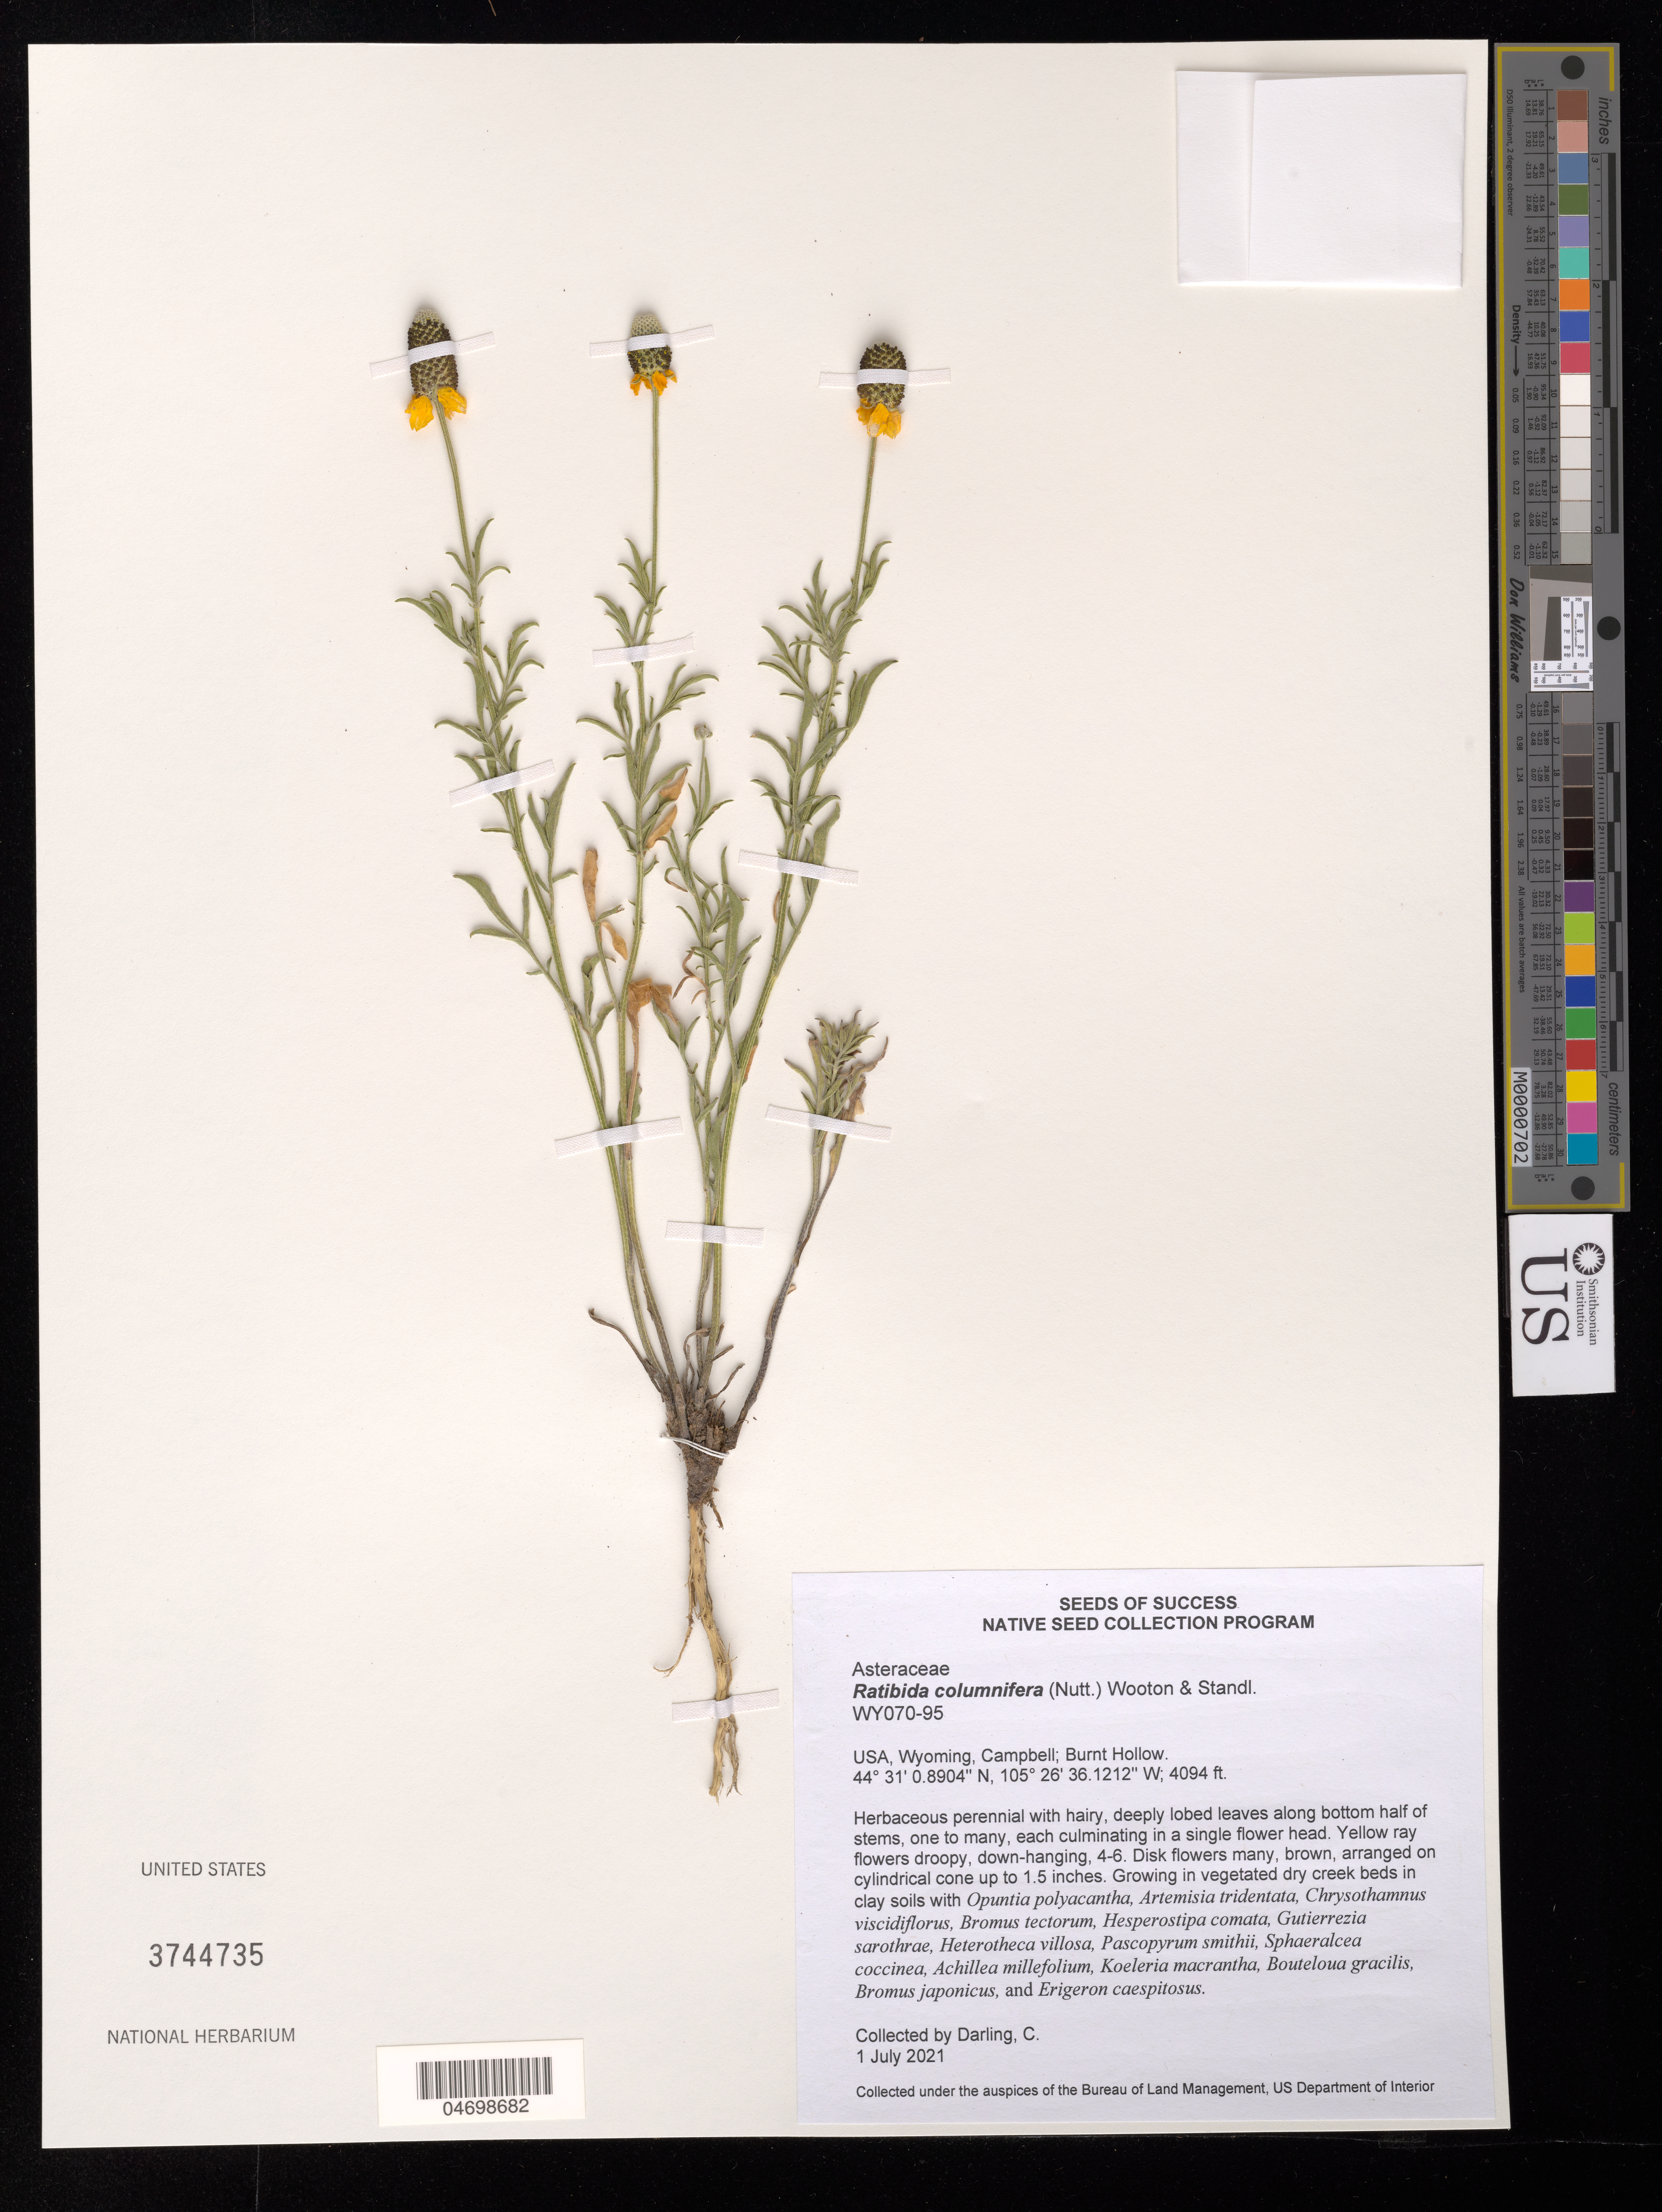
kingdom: Plantae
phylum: Tracheophyta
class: Magnoliopsida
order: Asterales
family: Asteraceae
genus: Ratibida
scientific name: Ratibida columnifera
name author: (Nutt.) Wooton & Standl.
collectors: C. Darling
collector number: WY070-95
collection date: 2021-07-01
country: United States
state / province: Wyoming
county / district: Campbell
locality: Burnt Hollow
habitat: Vegetated dry creek beds in clay soils. With Opuntia polycantha, Artemisia tridentata, Bromus tectorum, etc.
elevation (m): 1248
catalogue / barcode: US 3744735